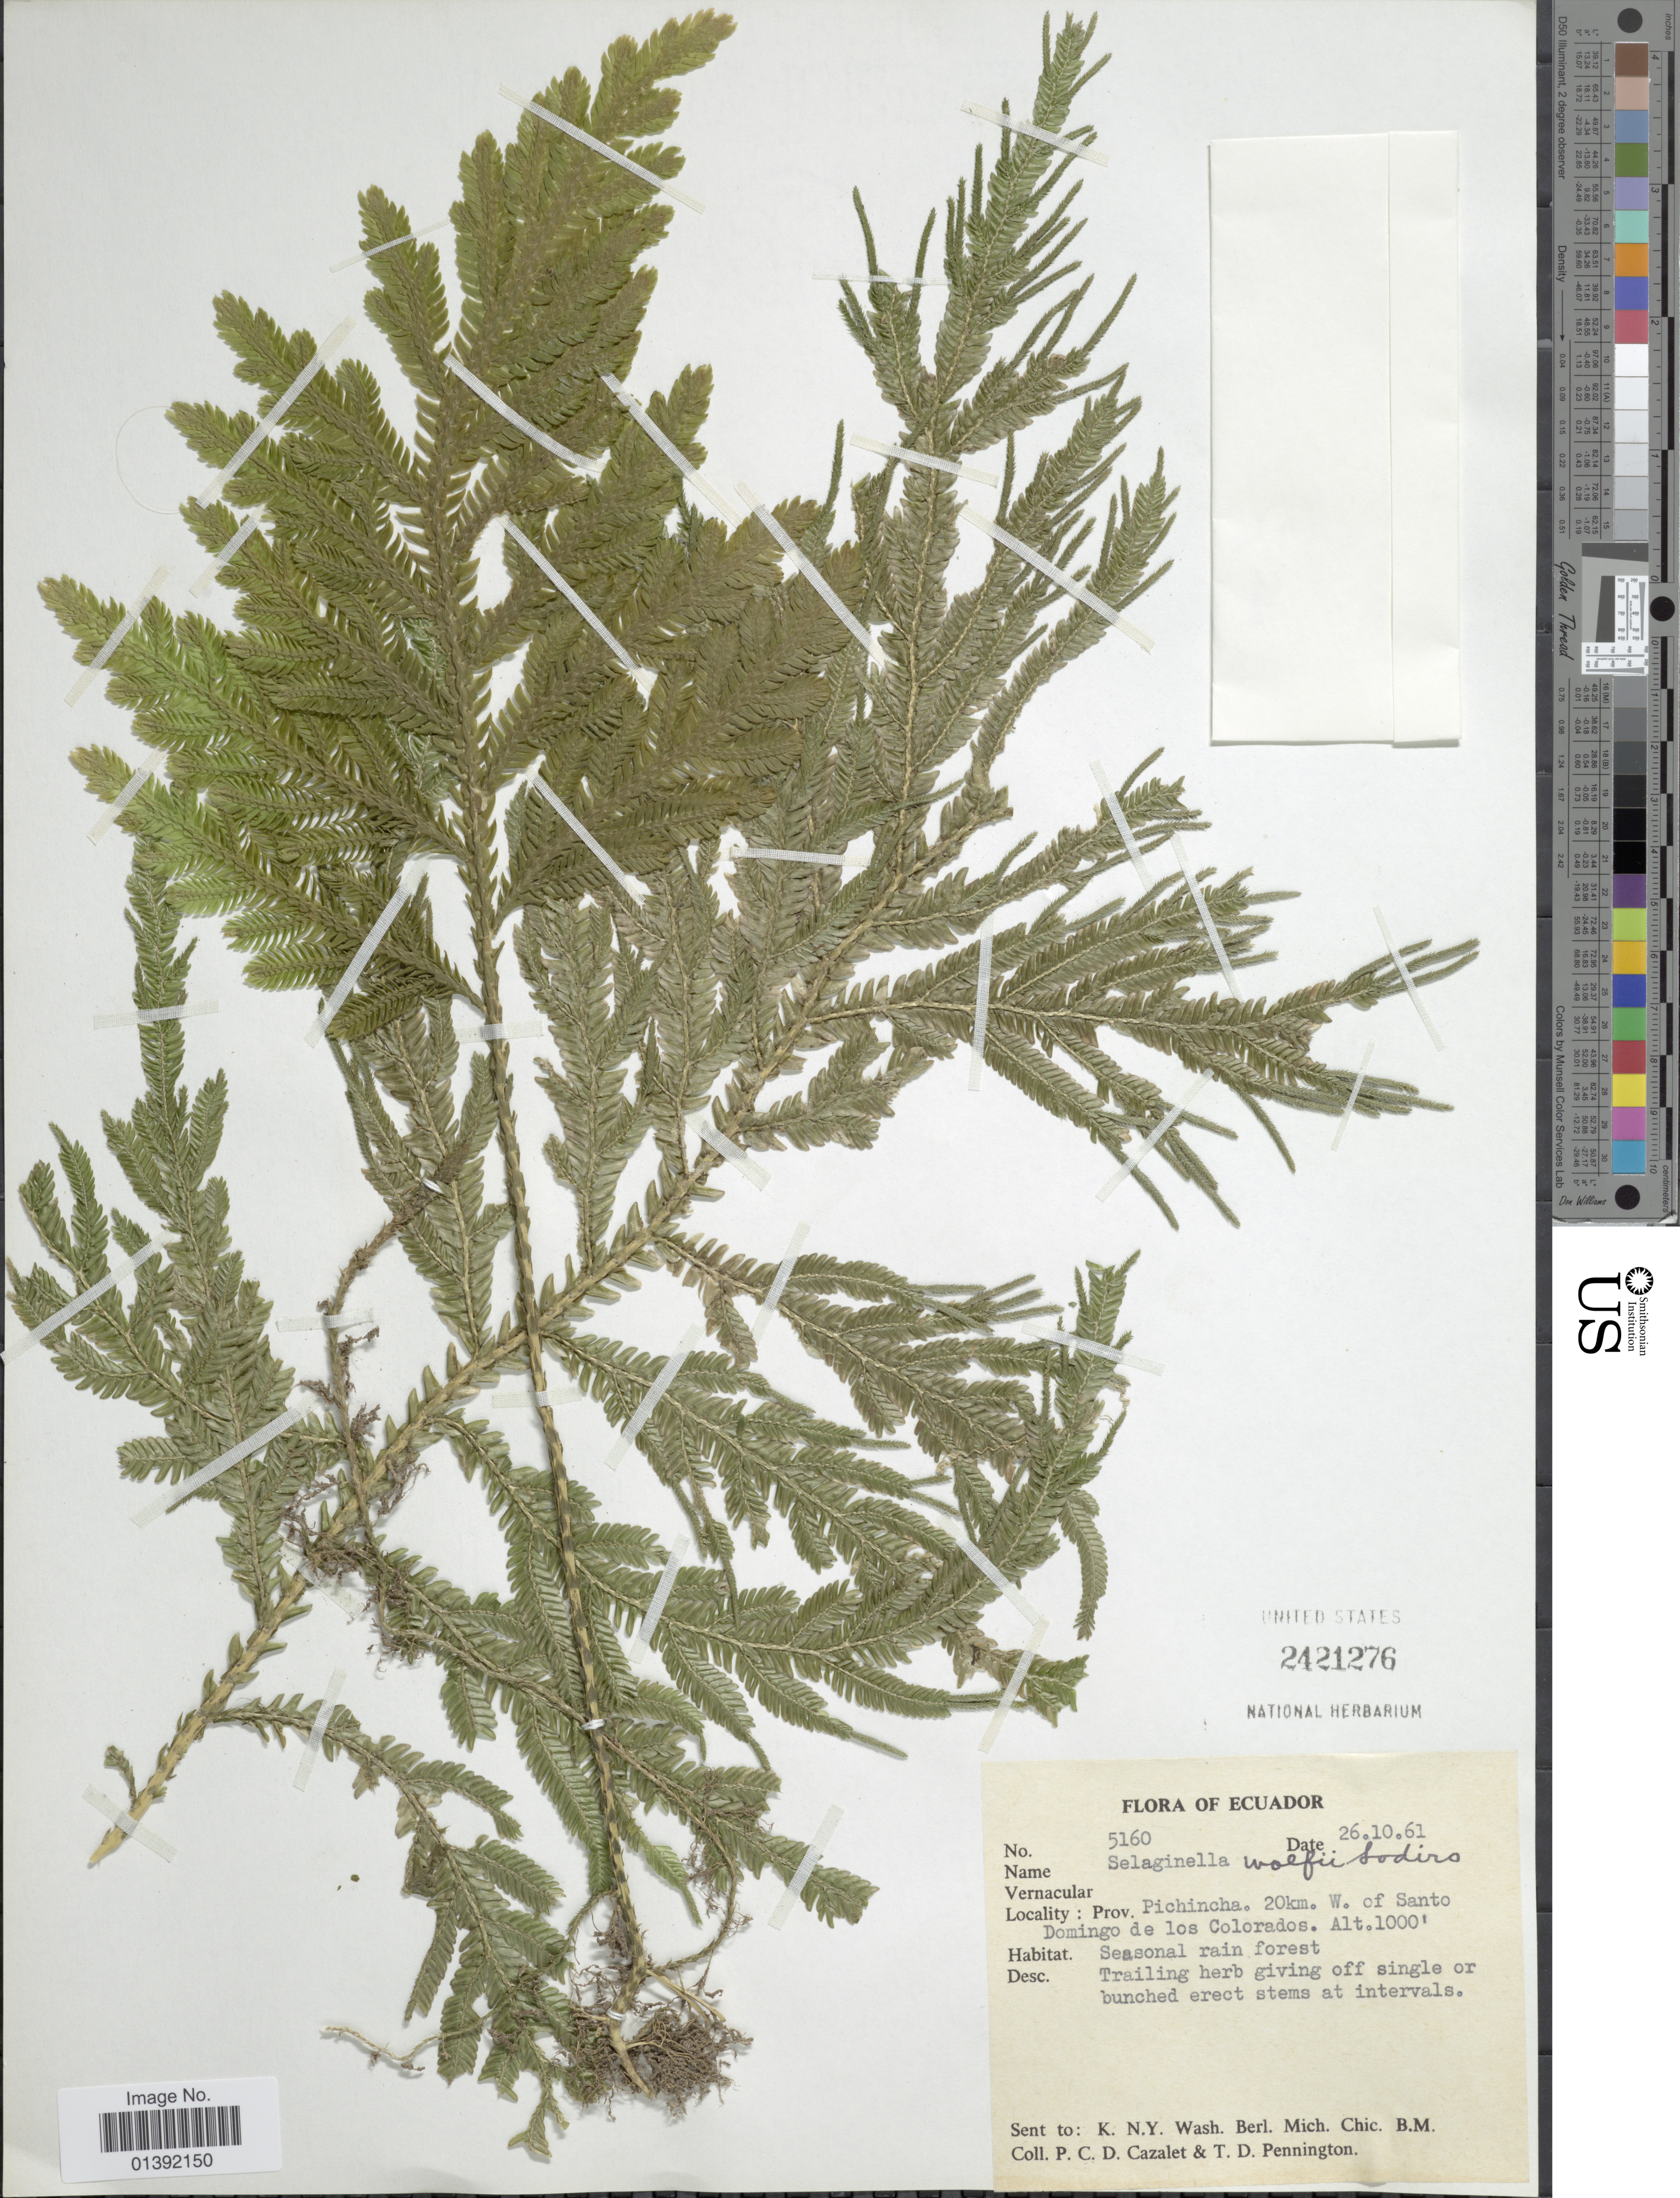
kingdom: Plantae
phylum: Tracheophyta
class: Lycopodiopsida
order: Selaginellales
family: Selaginellaceae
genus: Selaginella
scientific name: Selaginella wolffii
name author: Sodiro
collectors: P. C. D. Cazalet & T. D. Pennington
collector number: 5160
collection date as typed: Transcribed d/m/y: 26/10/61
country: Ecuador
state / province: Pichincha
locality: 20 km W. of Santo Domingo de los Colorados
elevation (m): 305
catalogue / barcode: US 2421276